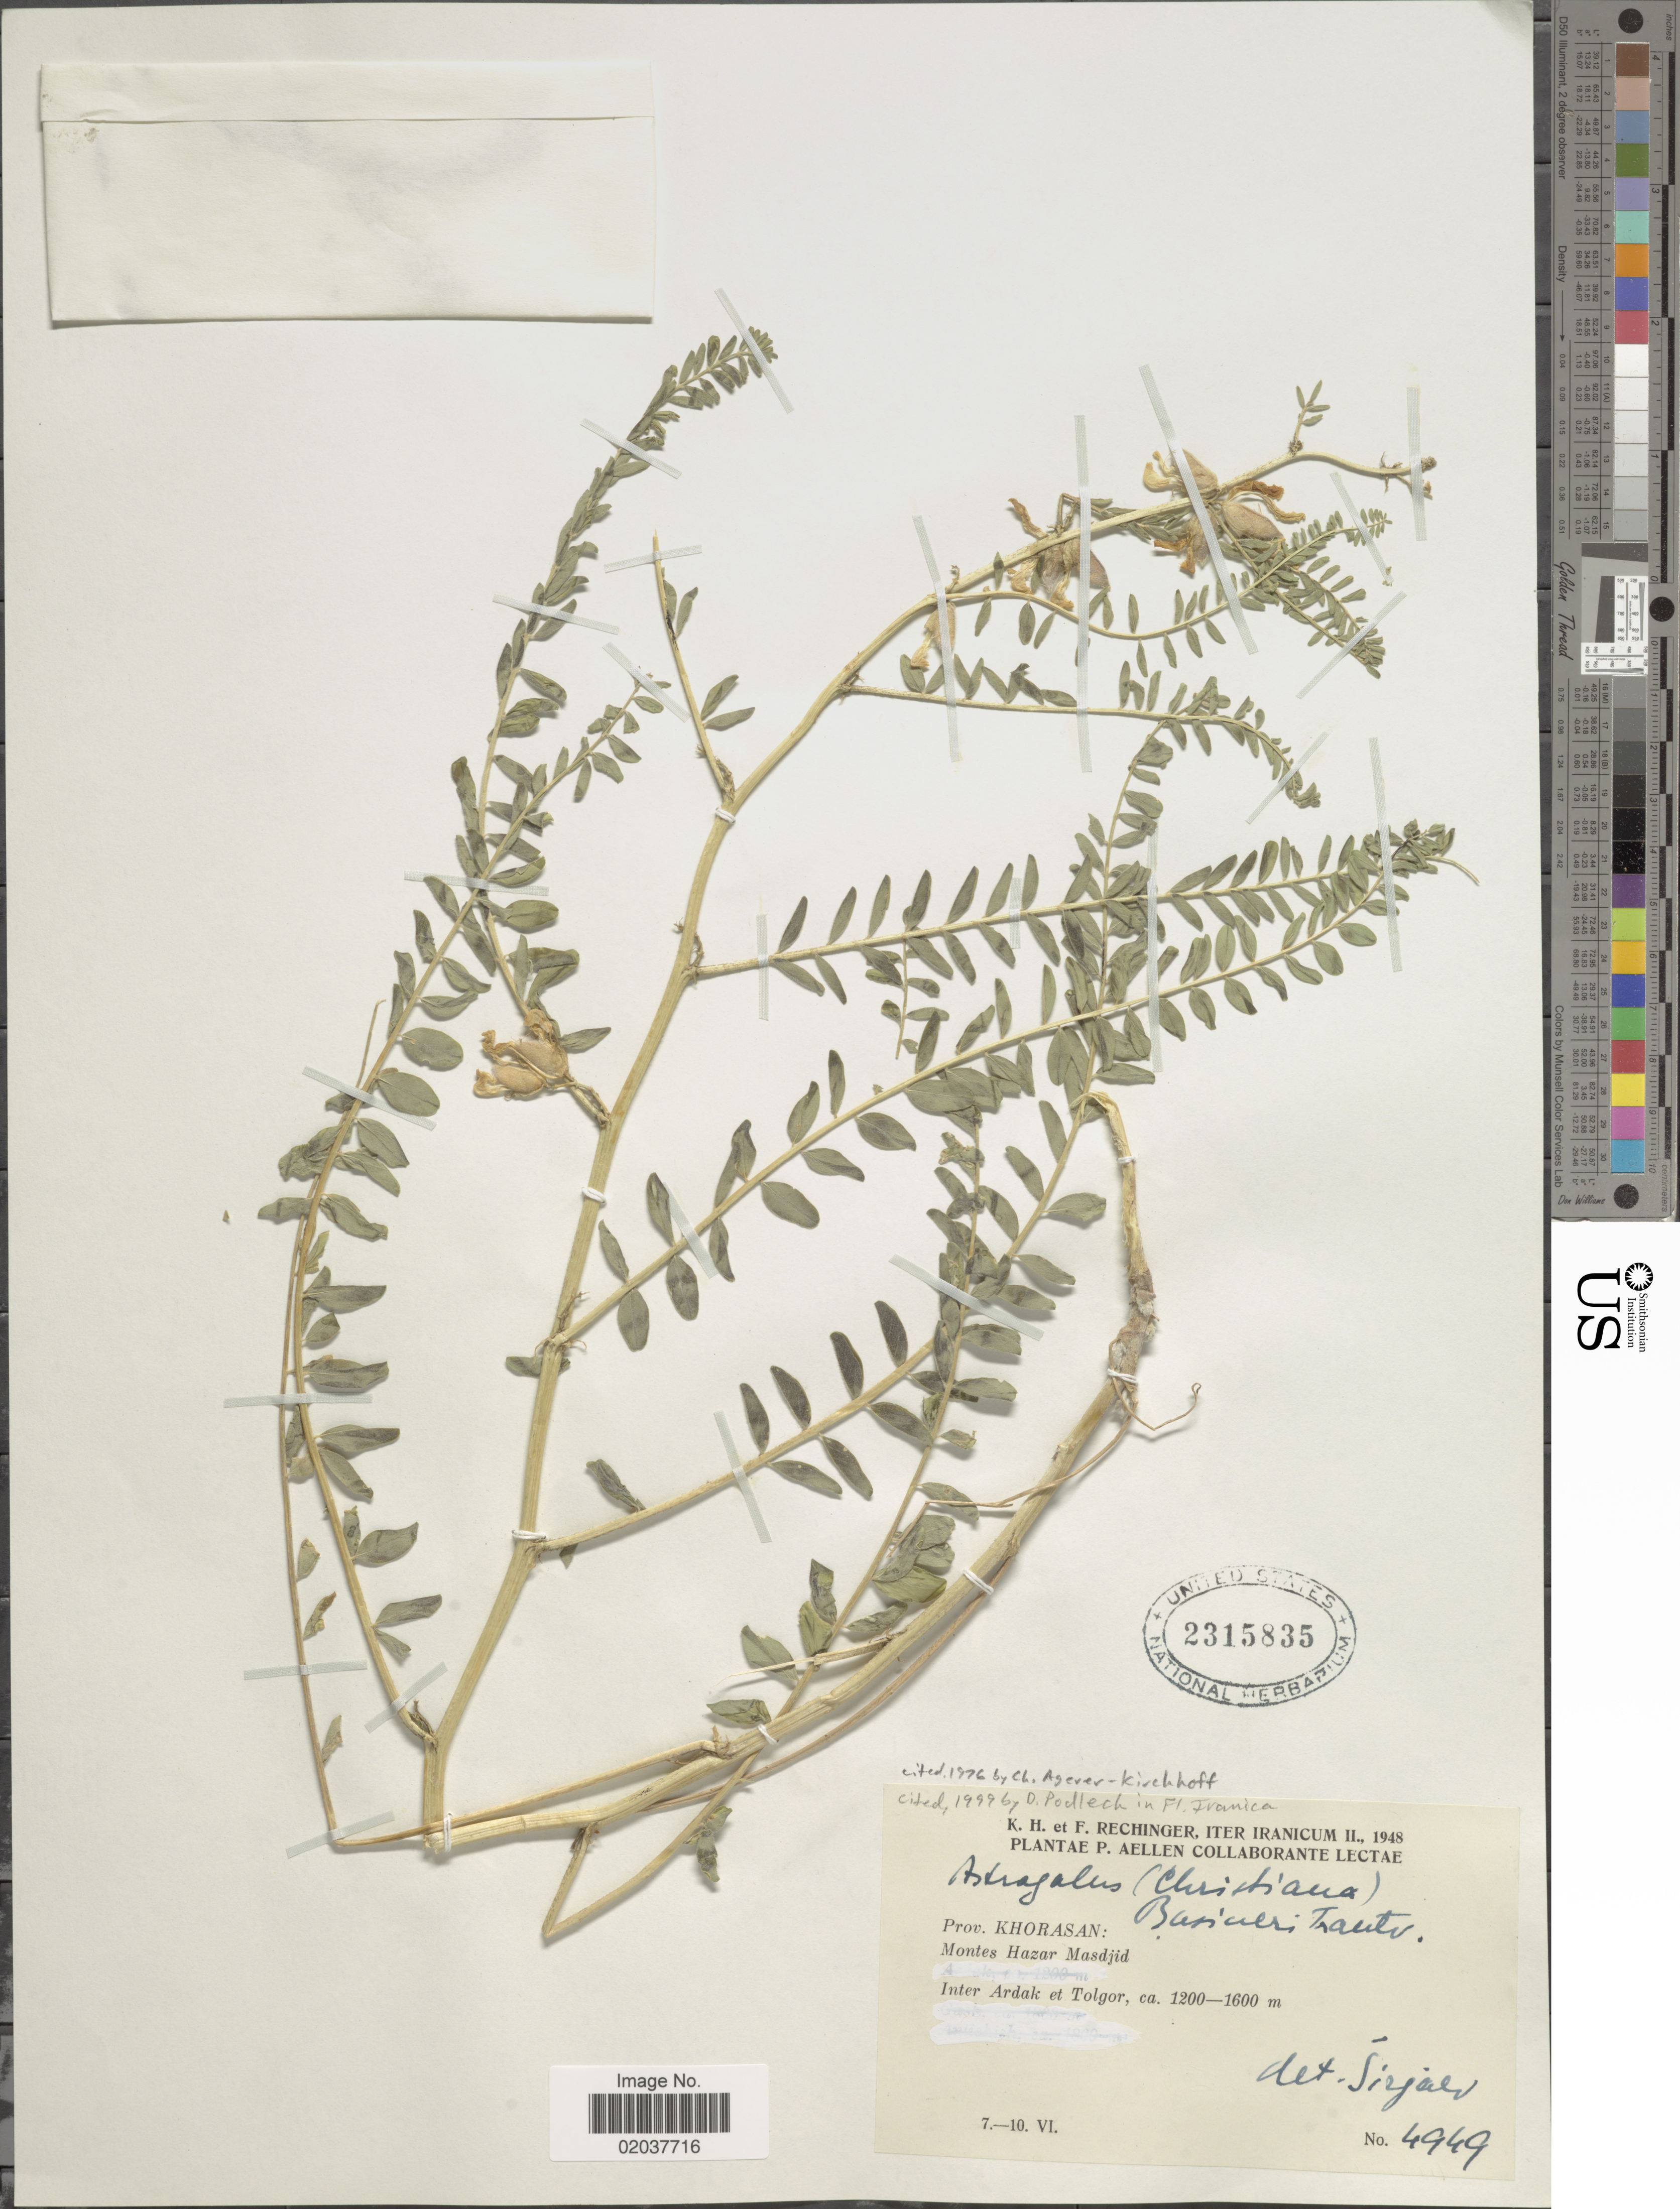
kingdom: Plantae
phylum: Tracheophyta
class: Magnoliopsida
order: Fabales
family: Fabaceae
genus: Astragalus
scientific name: Astragalus basineri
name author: Trautv.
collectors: K. H. Rechinger & F. Rechinger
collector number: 4949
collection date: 1948-06-07/1948-06-10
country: Iran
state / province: Khorasan [obsolete]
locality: Montes Hazar Masdjid, Inter Ardak et Tolgor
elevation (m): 1200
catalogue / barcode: US 2315835